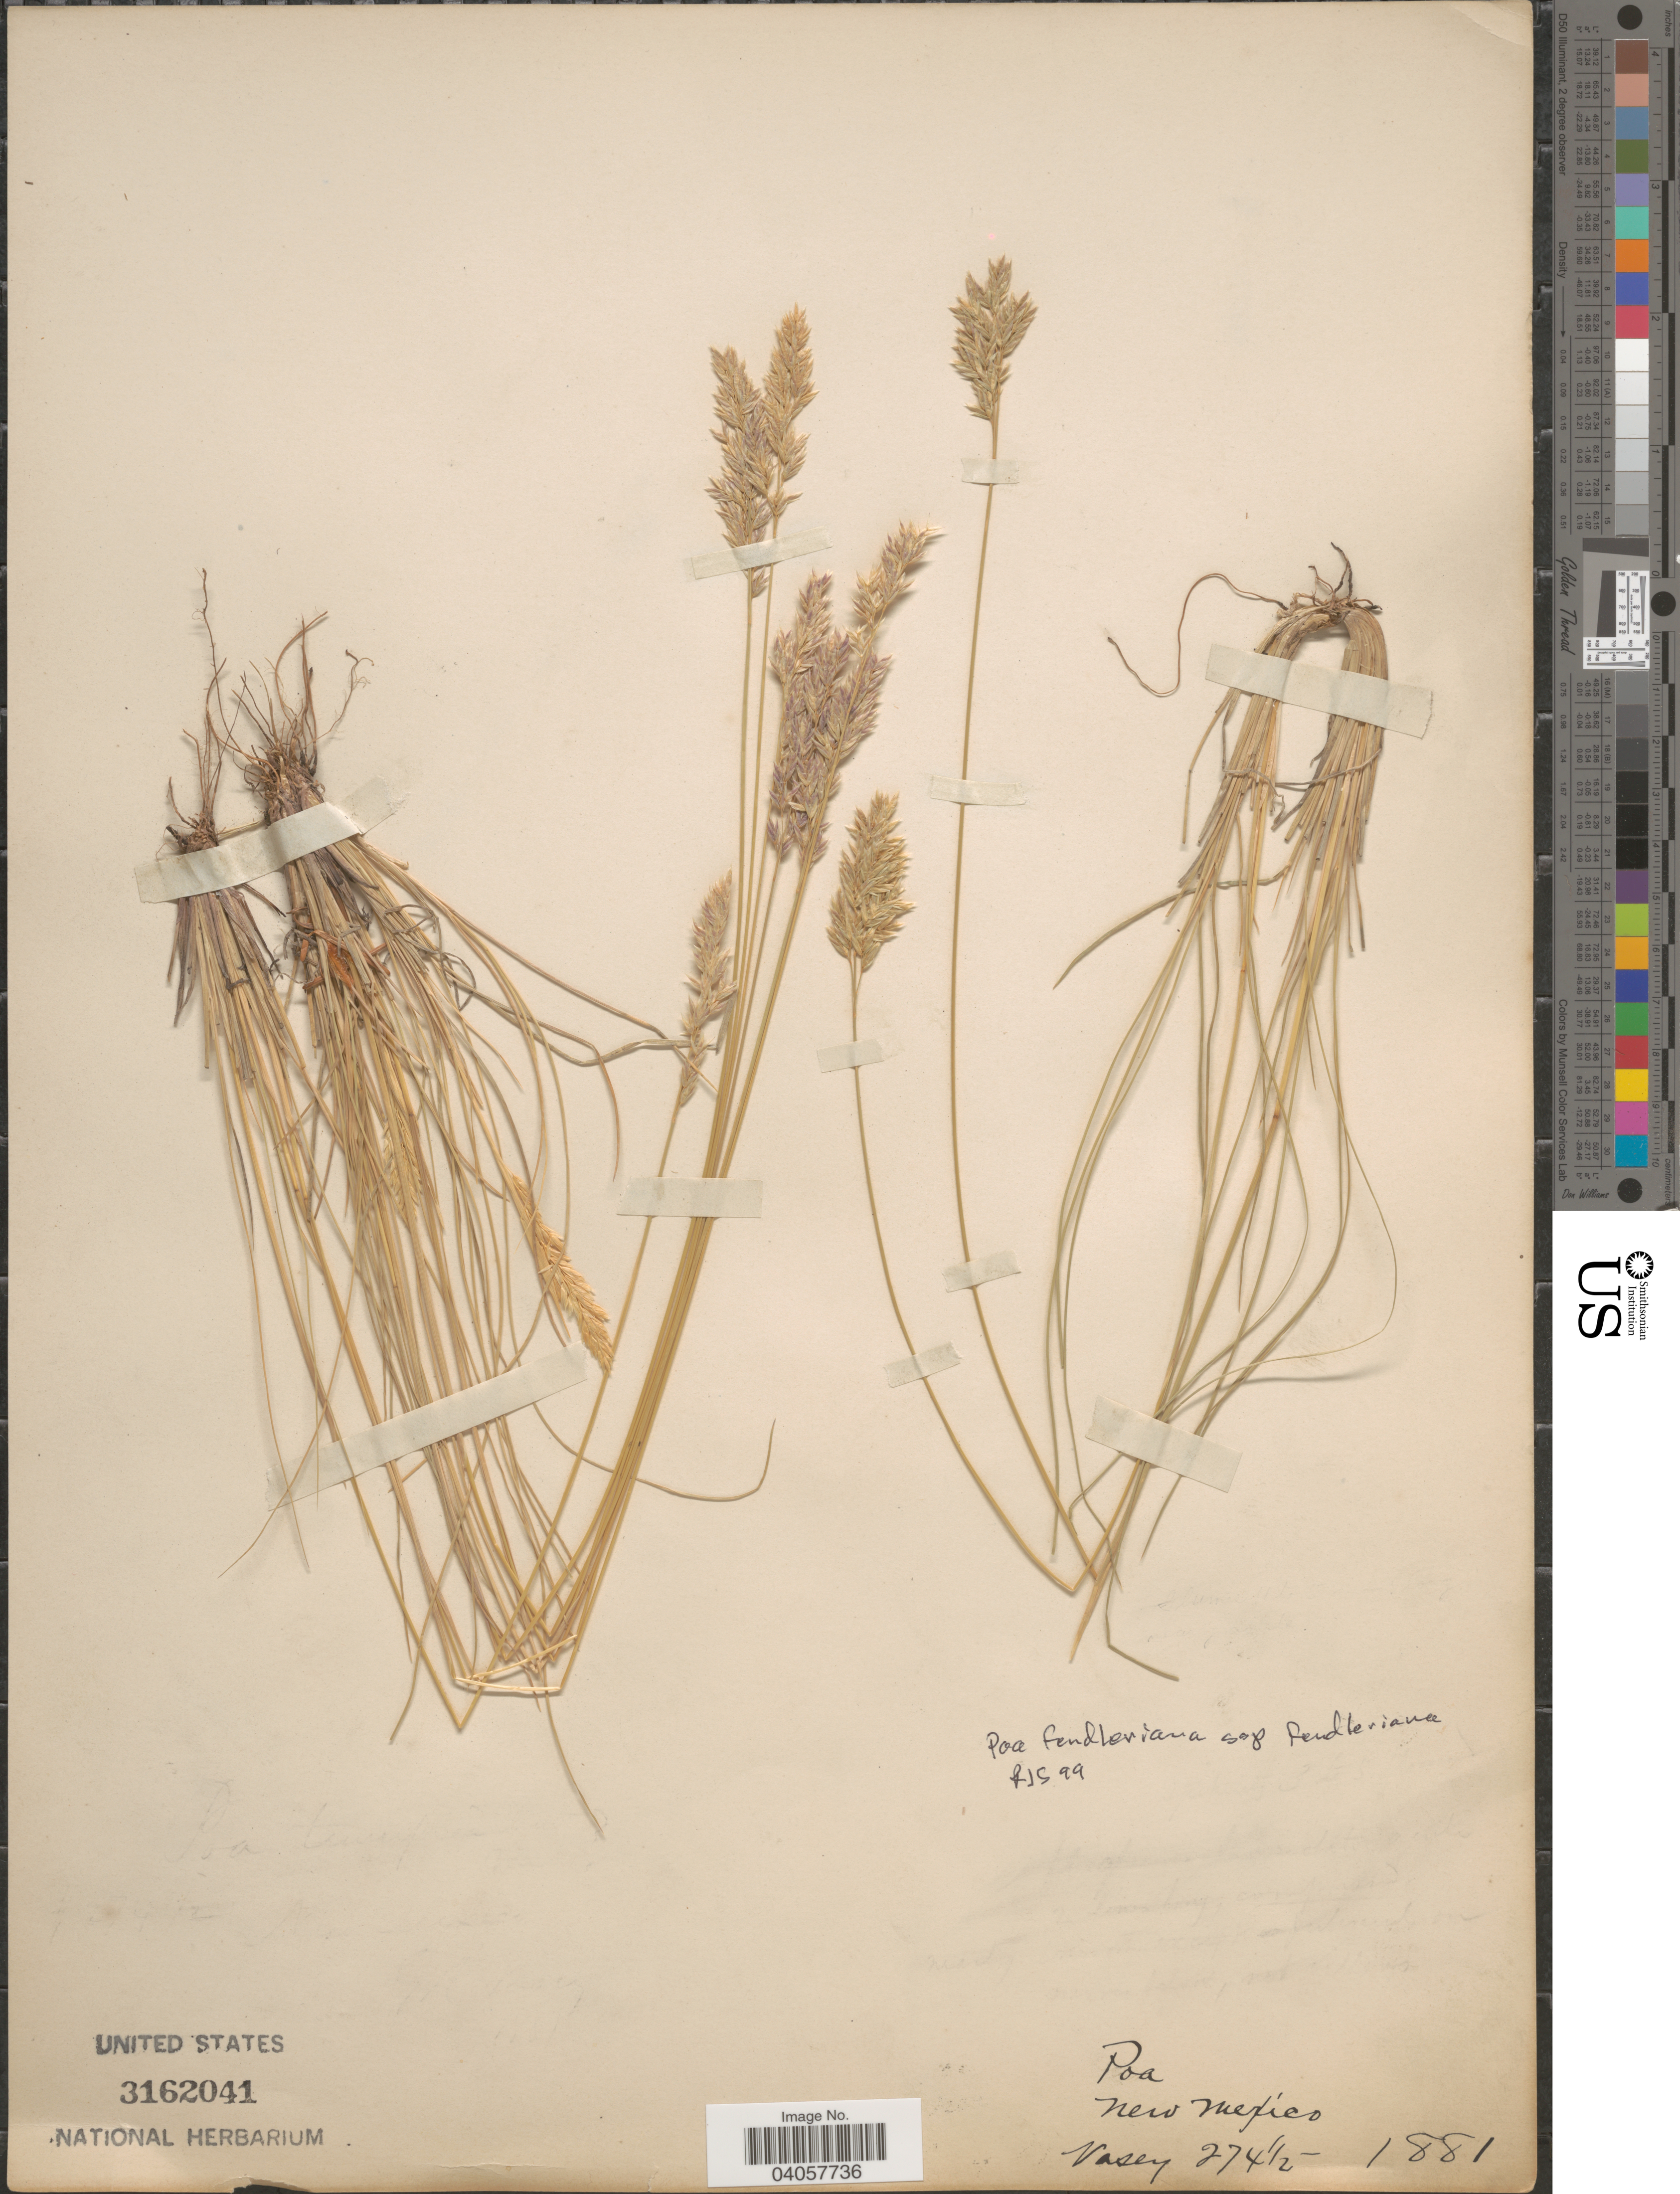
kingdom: Plantae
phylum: Tracheophyta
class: Liliopsida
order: Poales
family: Poaceae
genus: Poa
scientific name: Poa fendleriana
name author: (Steud.) Vasey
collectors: Vasey, --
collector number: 274½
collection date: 1881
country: United States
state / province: New Mexico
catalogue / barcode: US 3162041